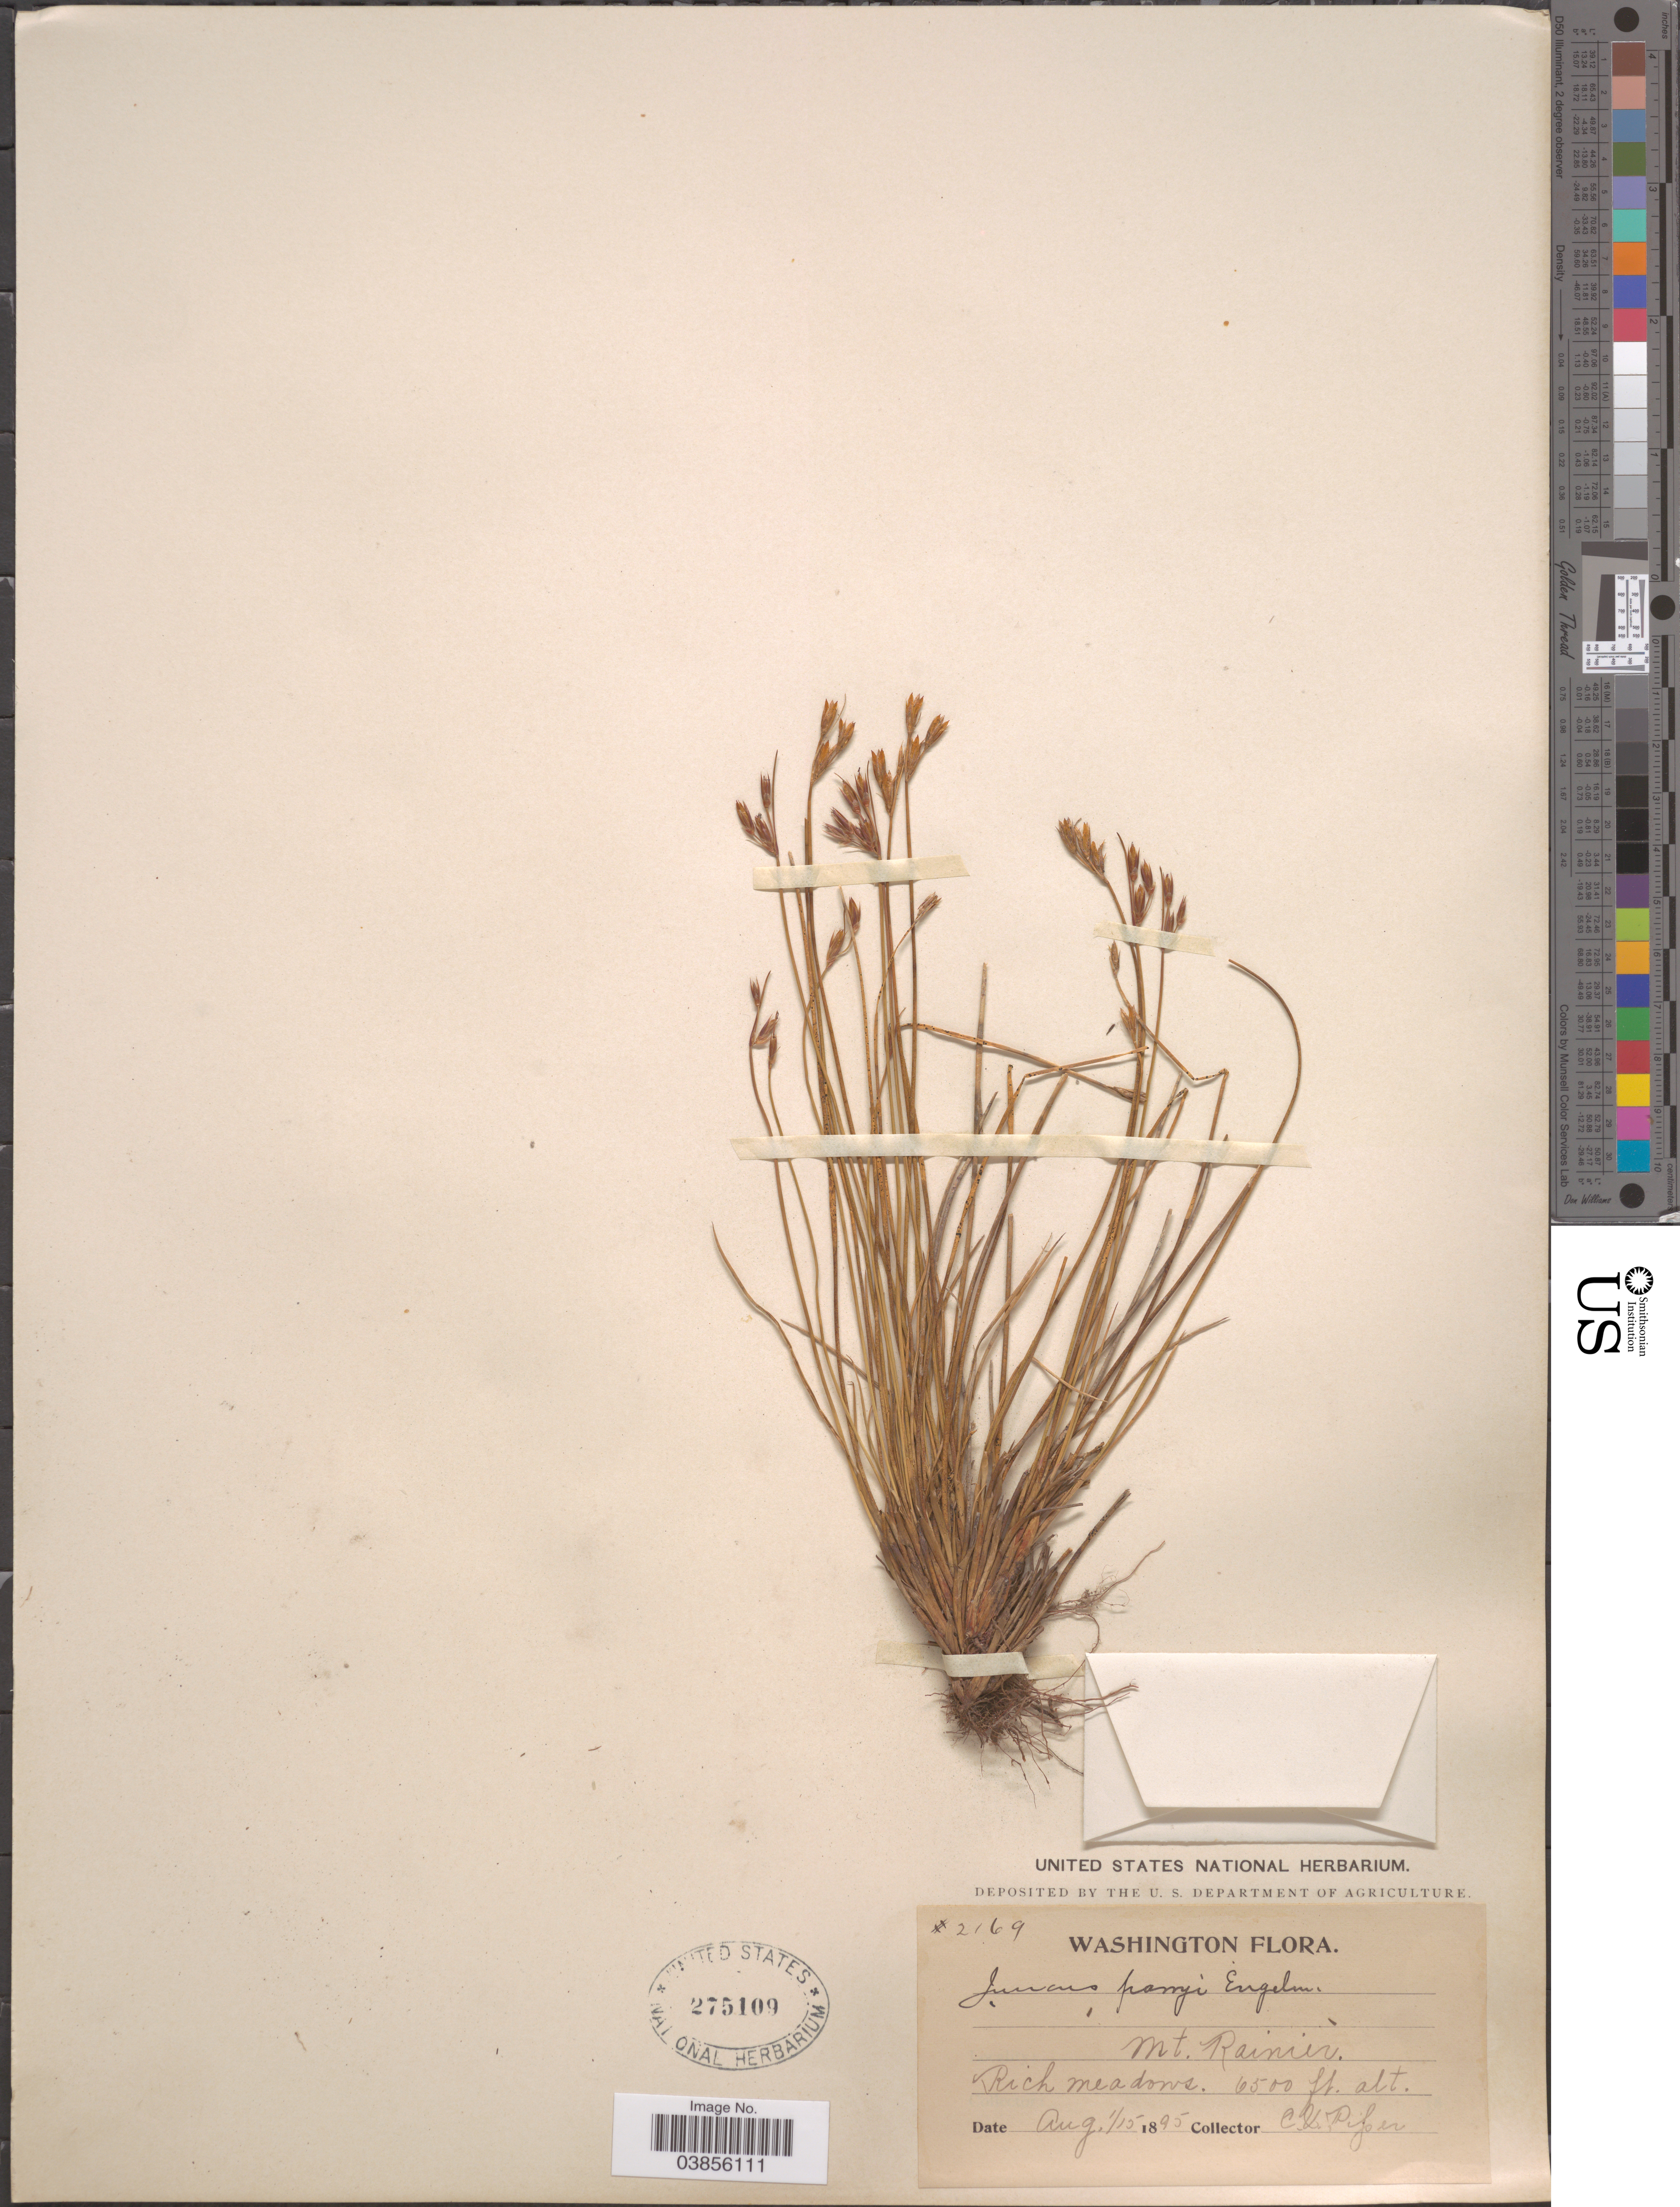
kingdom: Plantae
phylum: Tracheophyta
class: Liliopsida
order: Poales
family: Juncaceae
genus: Juncus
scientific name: Juncus parryi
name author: Engelm.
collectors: C. V. Piper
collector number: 2169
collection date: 1895-08-01/1895-08-15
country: United States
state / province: Washington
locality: Mt. Rainier.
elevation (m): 1981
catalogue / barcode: US 275109